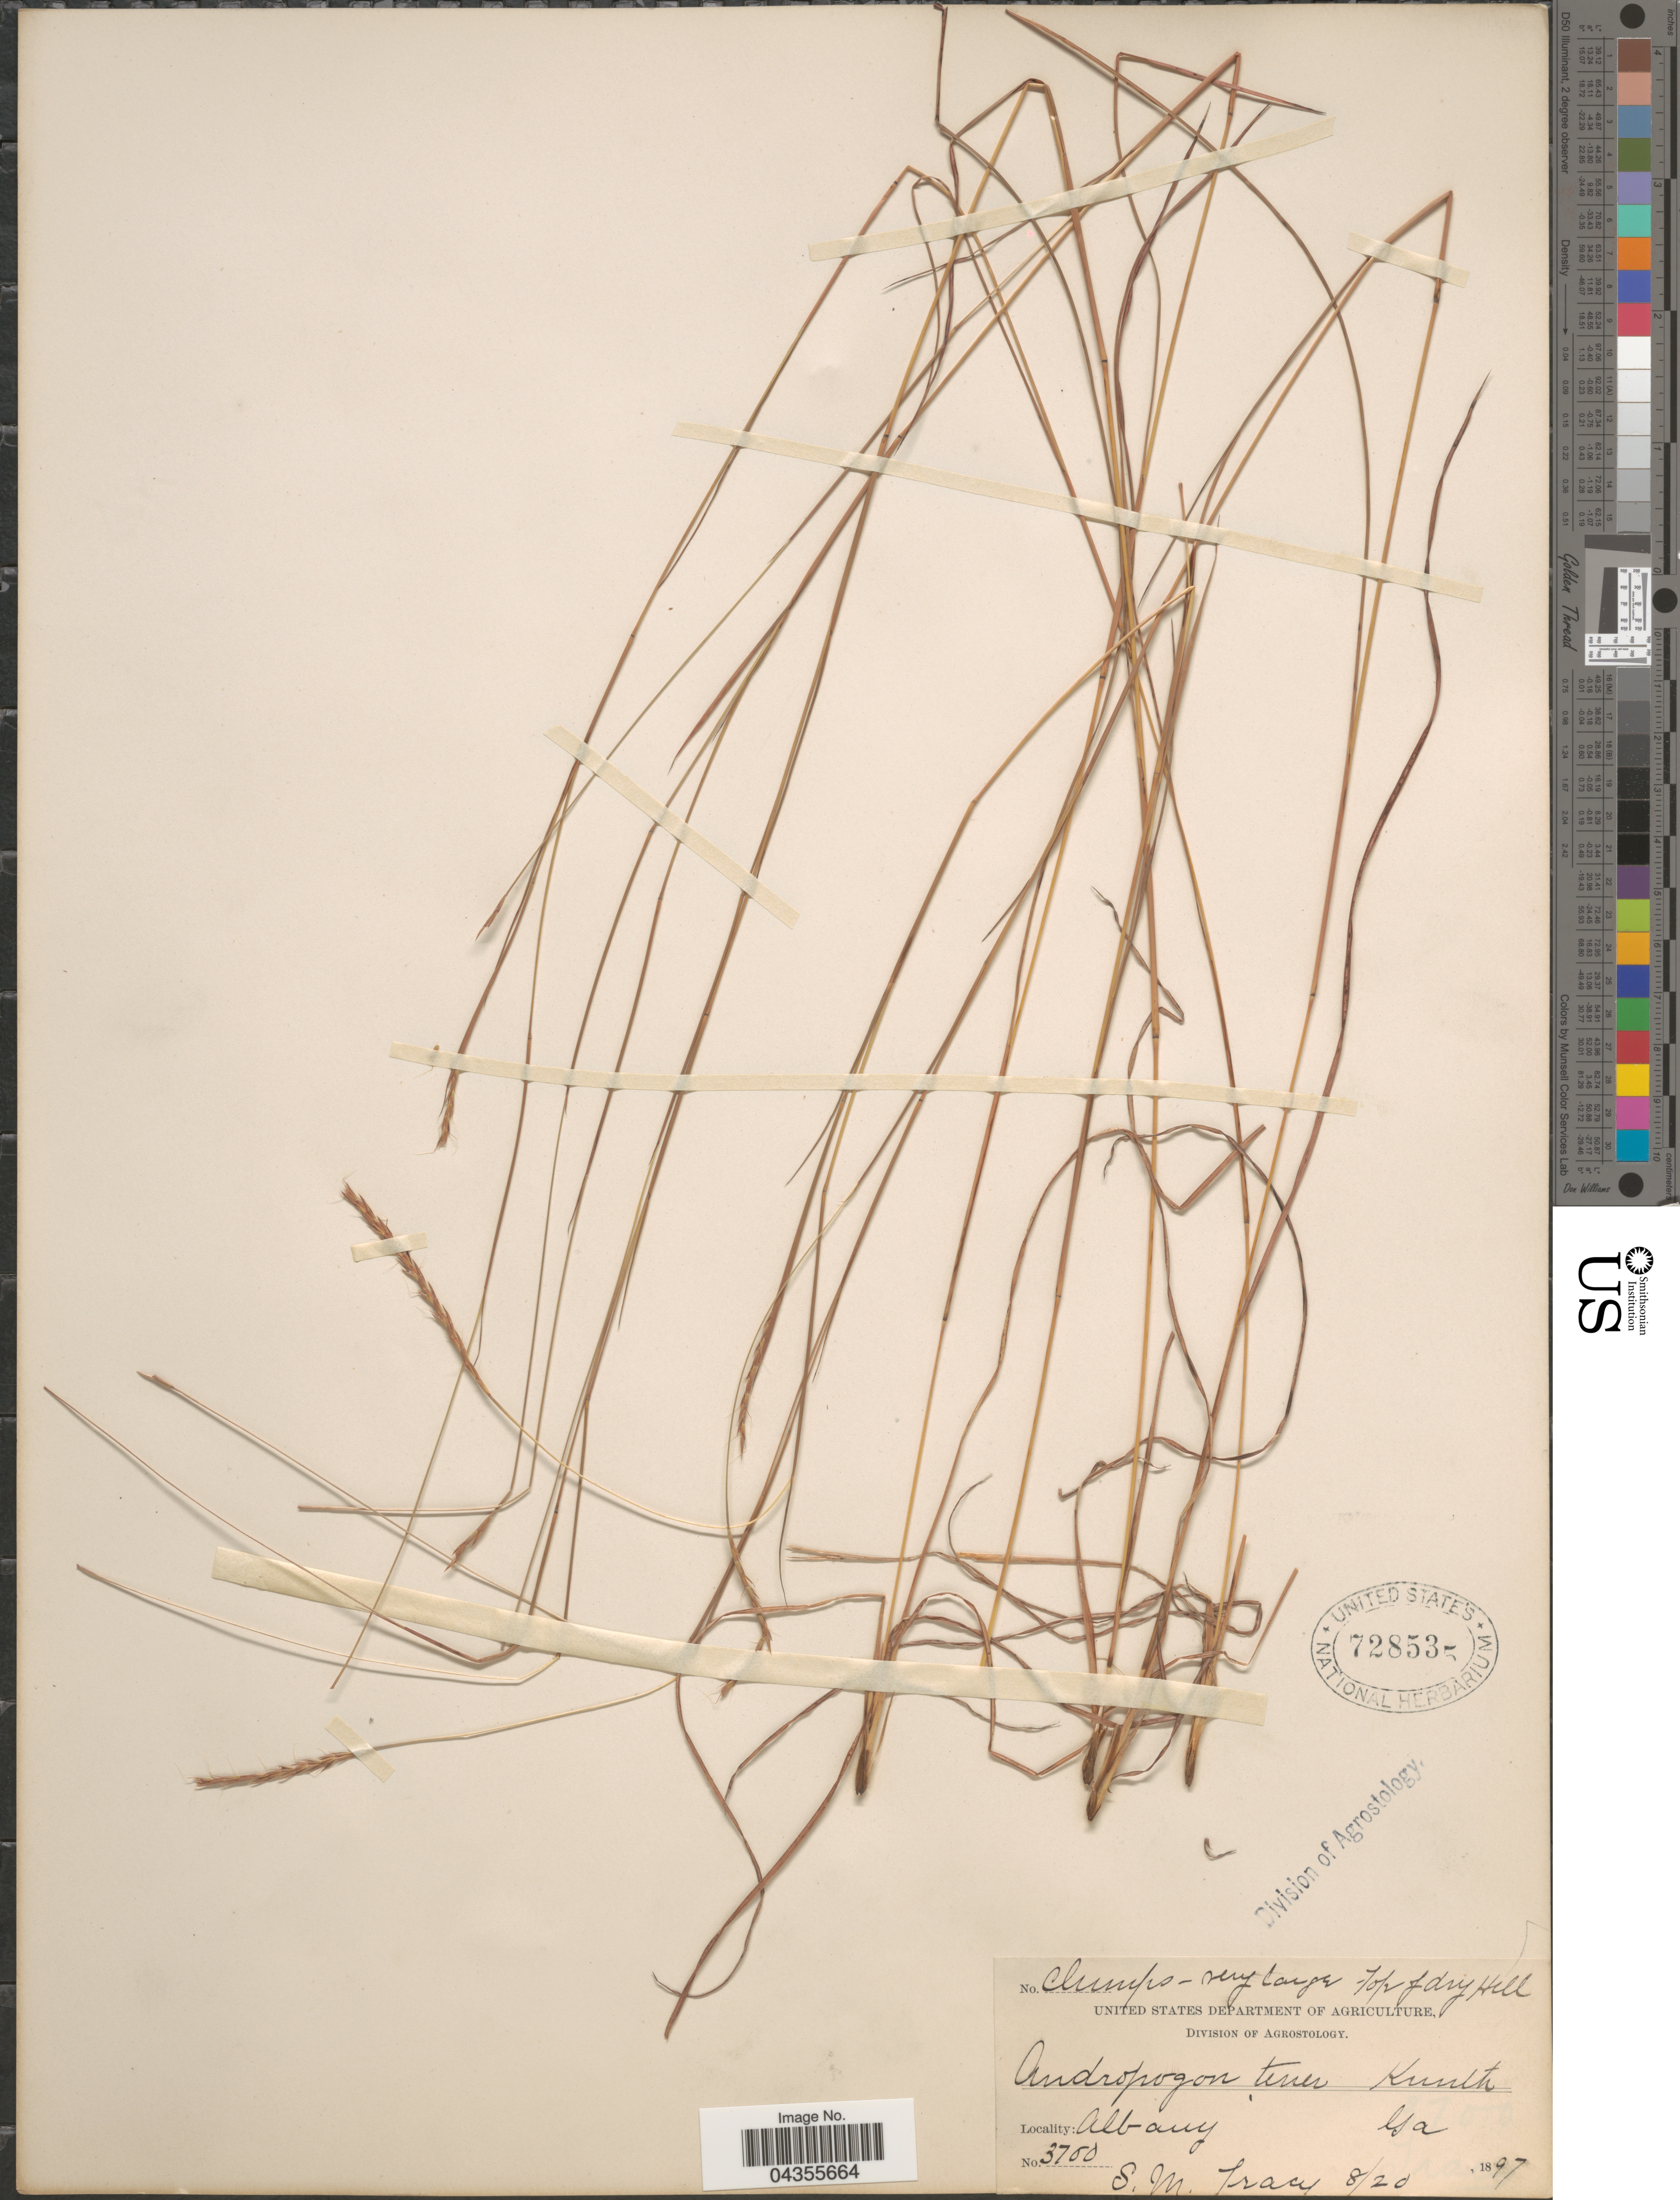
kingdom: Plantae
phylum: Tracheophyta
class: Liliopsida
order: Poales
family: Poaceae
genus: Schizachyrium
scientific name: Schizachyrium tenerum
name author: Nees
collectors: S. M. Tracy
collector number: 3750*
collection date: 1897-08-20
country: United States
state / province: Georgia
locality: Albany.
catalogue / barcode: US 728535